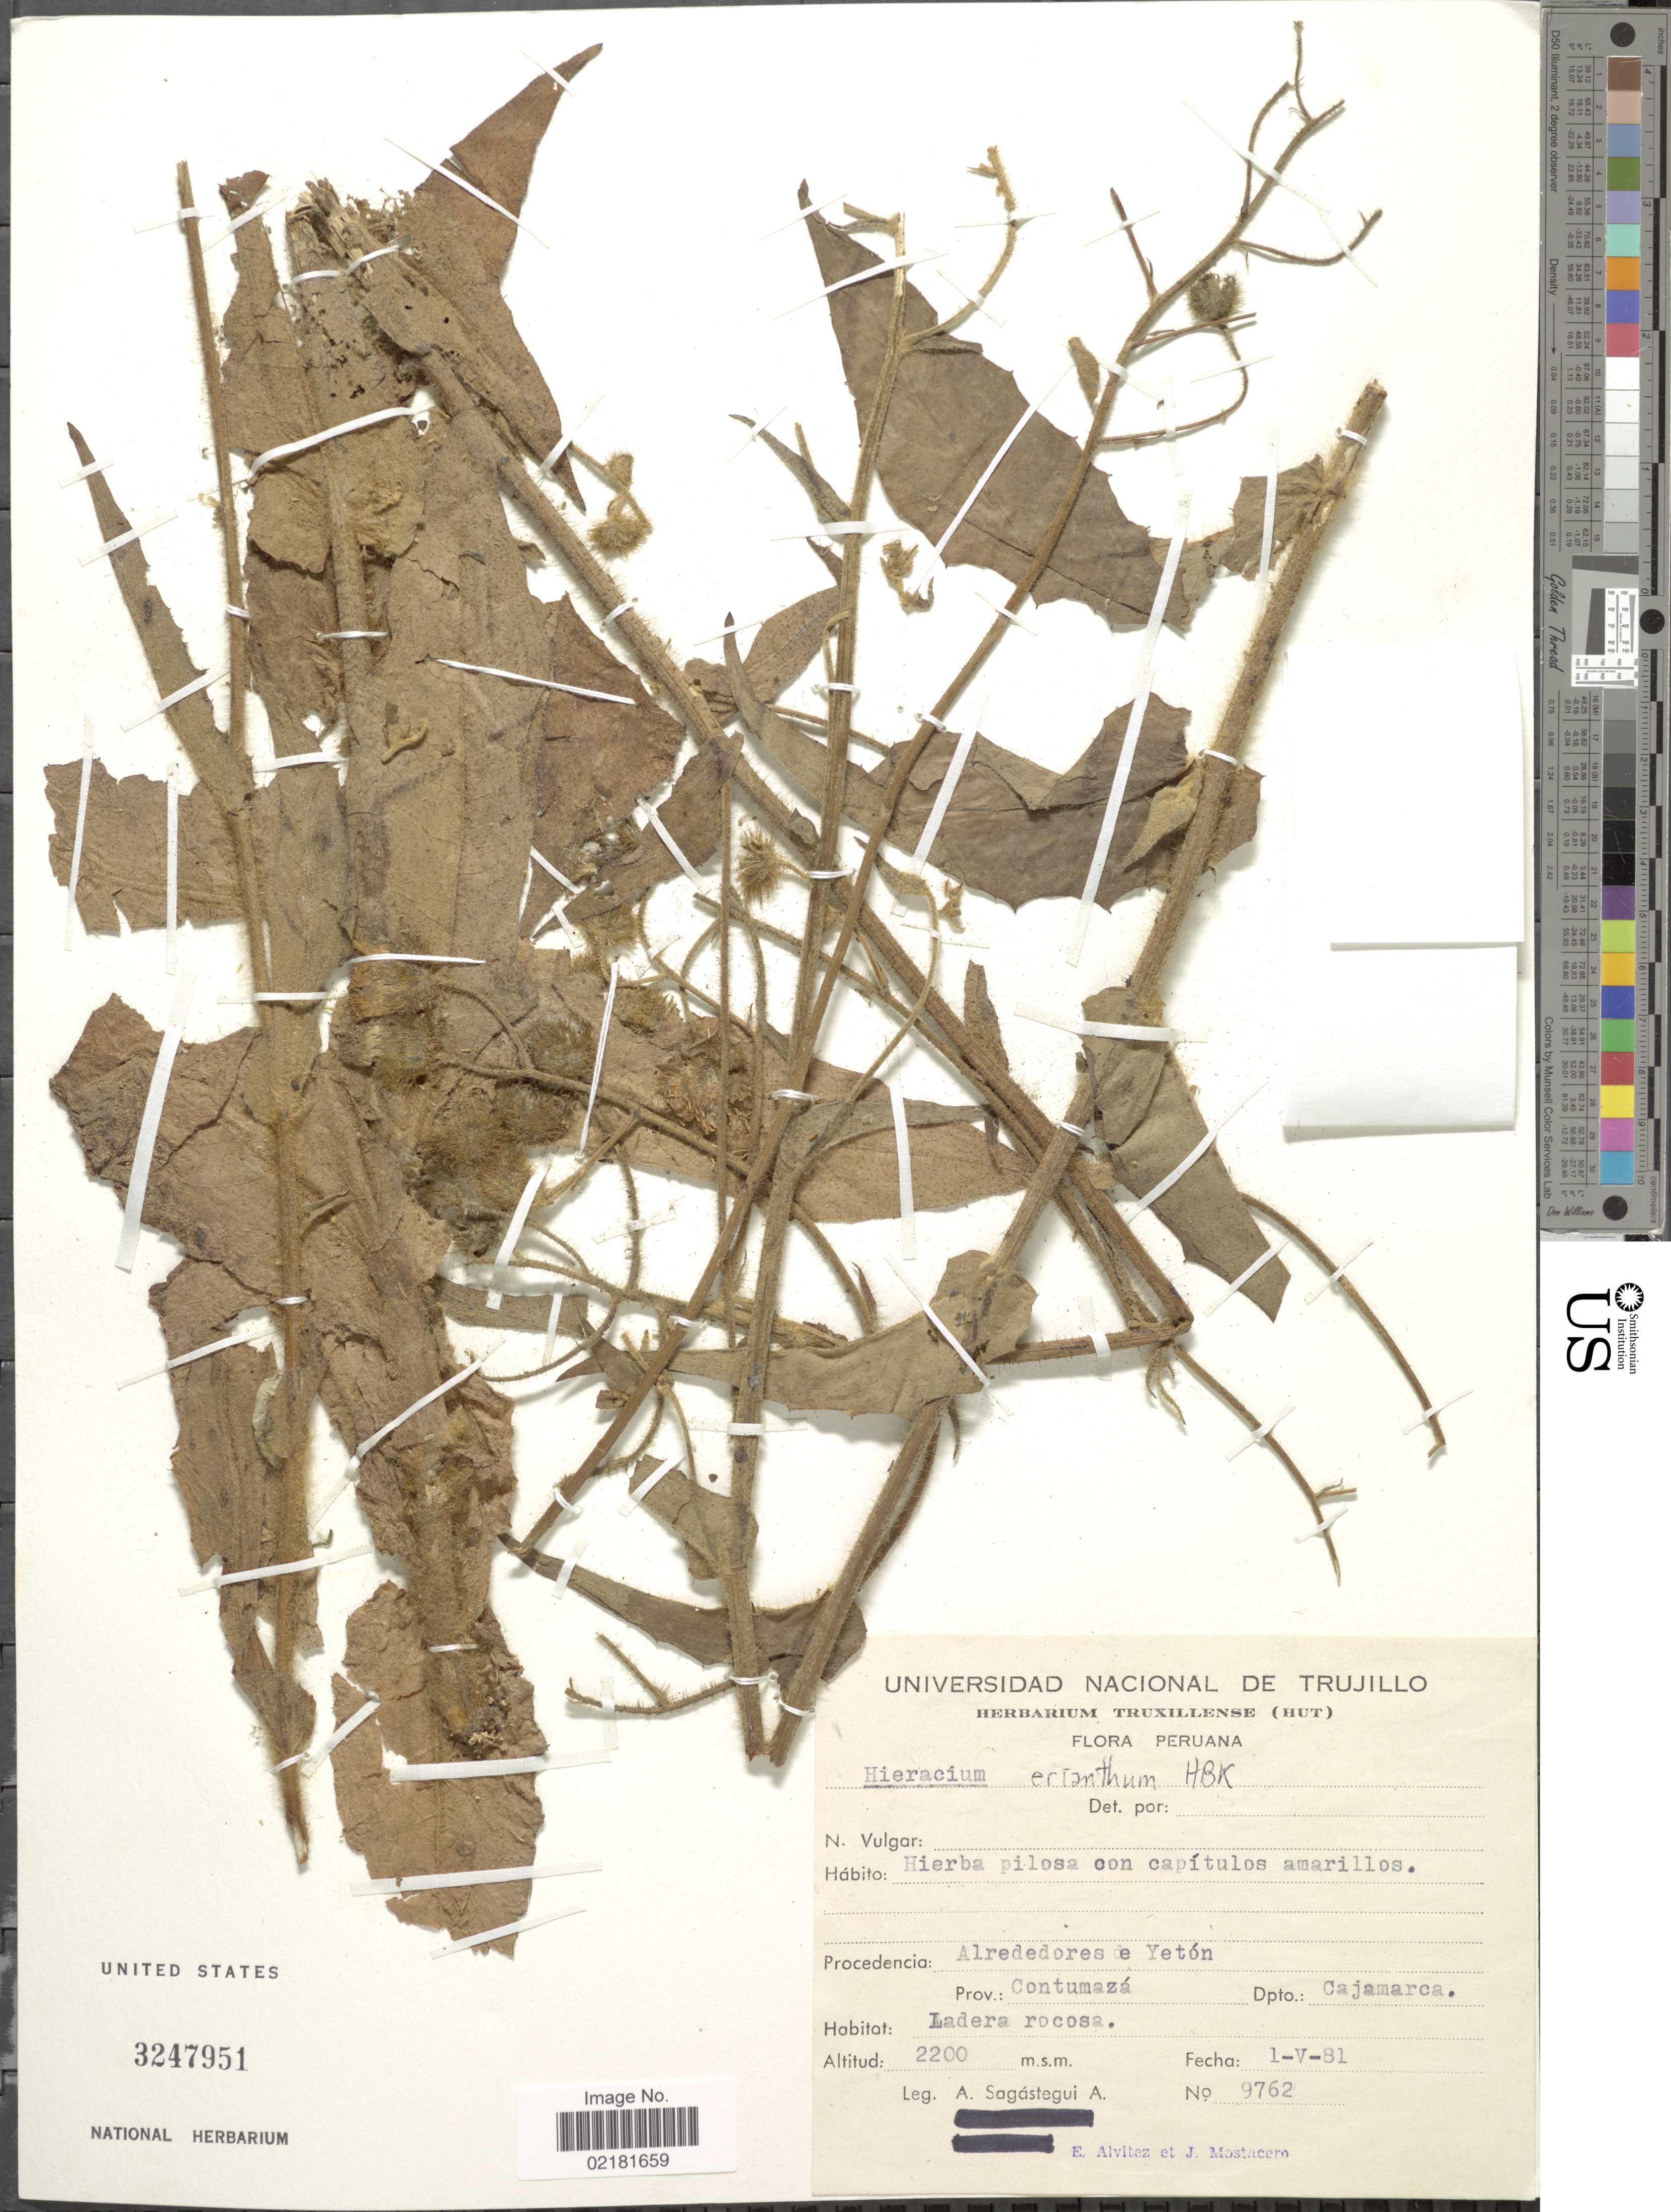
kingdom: Plantae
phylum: Tracheophyta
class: Magnoliopsida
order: Asterales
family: Asteraceae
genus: Hieracium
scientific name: Hieracium erianthum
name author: Kunth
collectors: A. Sagástegui A.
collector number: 9762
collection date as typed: Transcribed d/m/y: 1/5/81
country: Peru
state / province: Cajamarca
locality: Alrededores de Yeton, Prov.: Contumaza.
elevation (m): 2200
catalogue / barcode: US 3247951